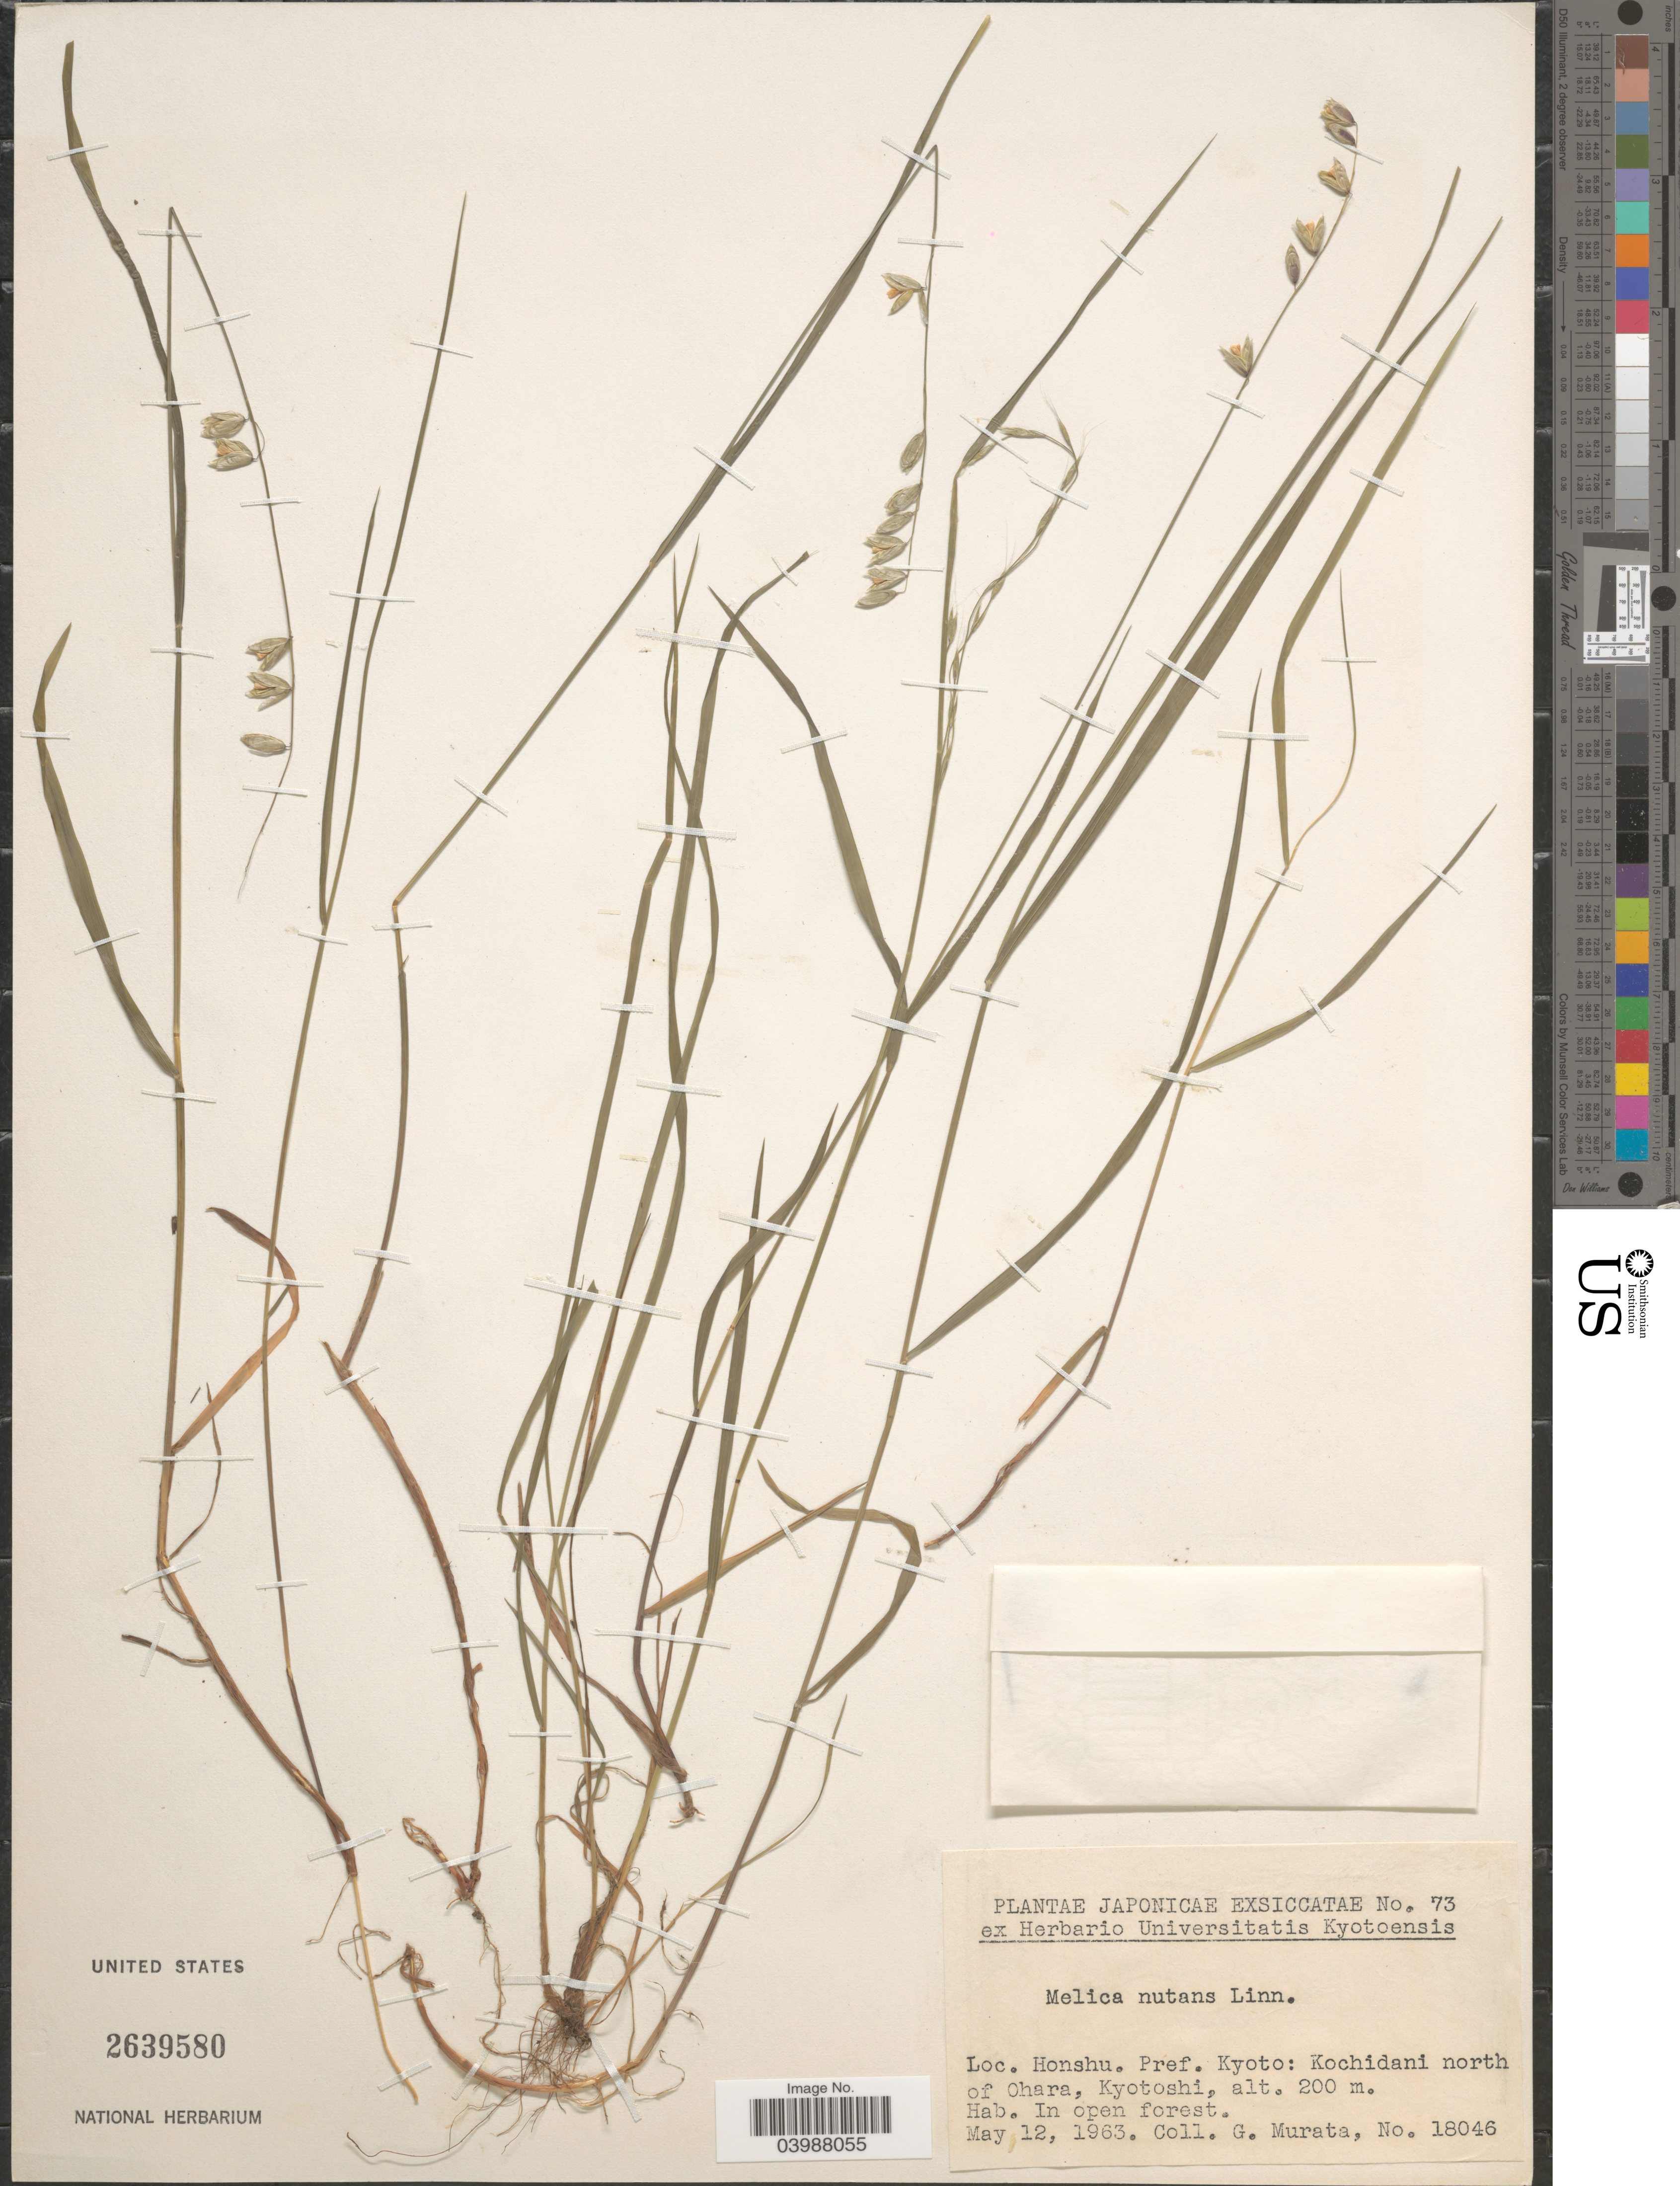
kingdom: Plantae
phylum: Tracheophyta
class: Liliopsida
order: Poales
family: Poaceae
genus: Melica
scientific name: Melica nutans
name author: L.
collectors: G. Murata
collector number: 18046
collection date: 1963-05-12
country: Japan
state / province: Kyoto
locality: Honshu. Pref. Kyoto: Kochidani north of Ohara, Kyotoshi.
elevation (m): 200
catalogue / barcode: US 2639580